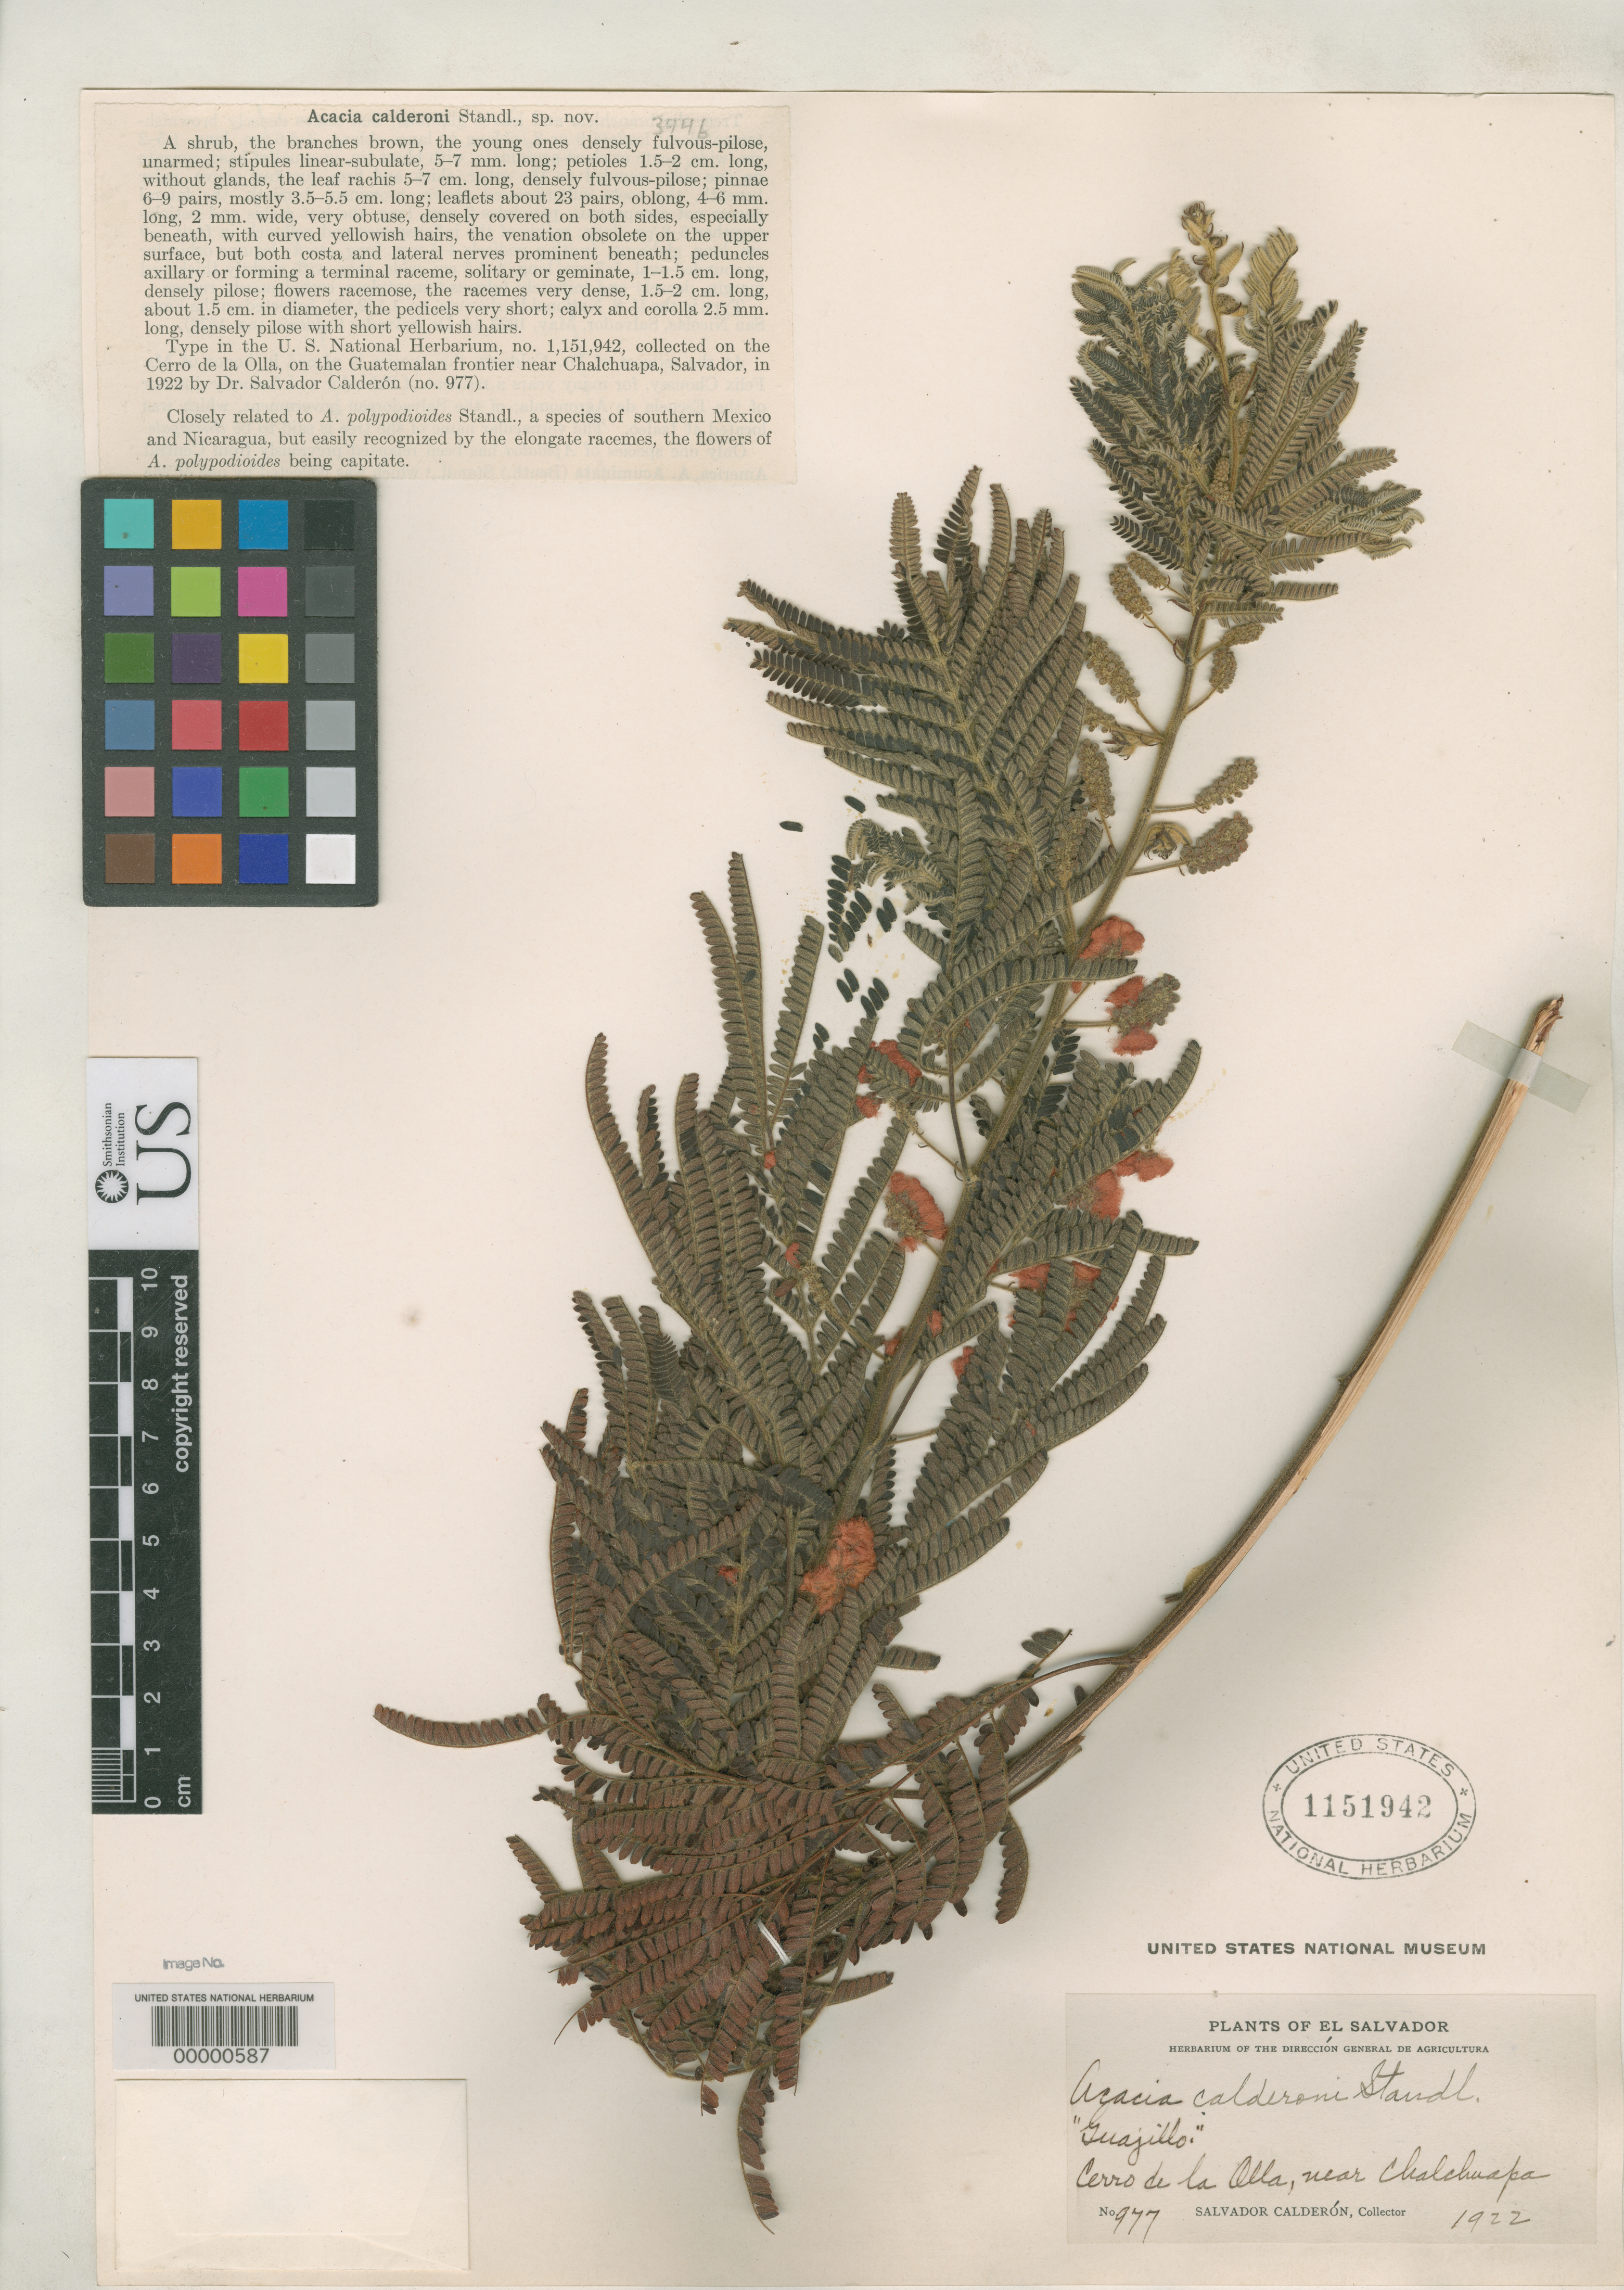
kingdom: Plantae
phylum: Tracheophyta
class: Magnoliopsida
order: Fabales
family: Fabaceae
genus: Acacia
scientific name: Acacia calderonii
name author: Standl.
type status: Holotype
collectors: S. Calderón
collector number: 977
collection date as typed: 1922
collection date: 1922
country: El Salvador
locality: Cerro de La Olla, Guatemalan frontier near Chalchuapa.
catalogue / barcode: US 1151942